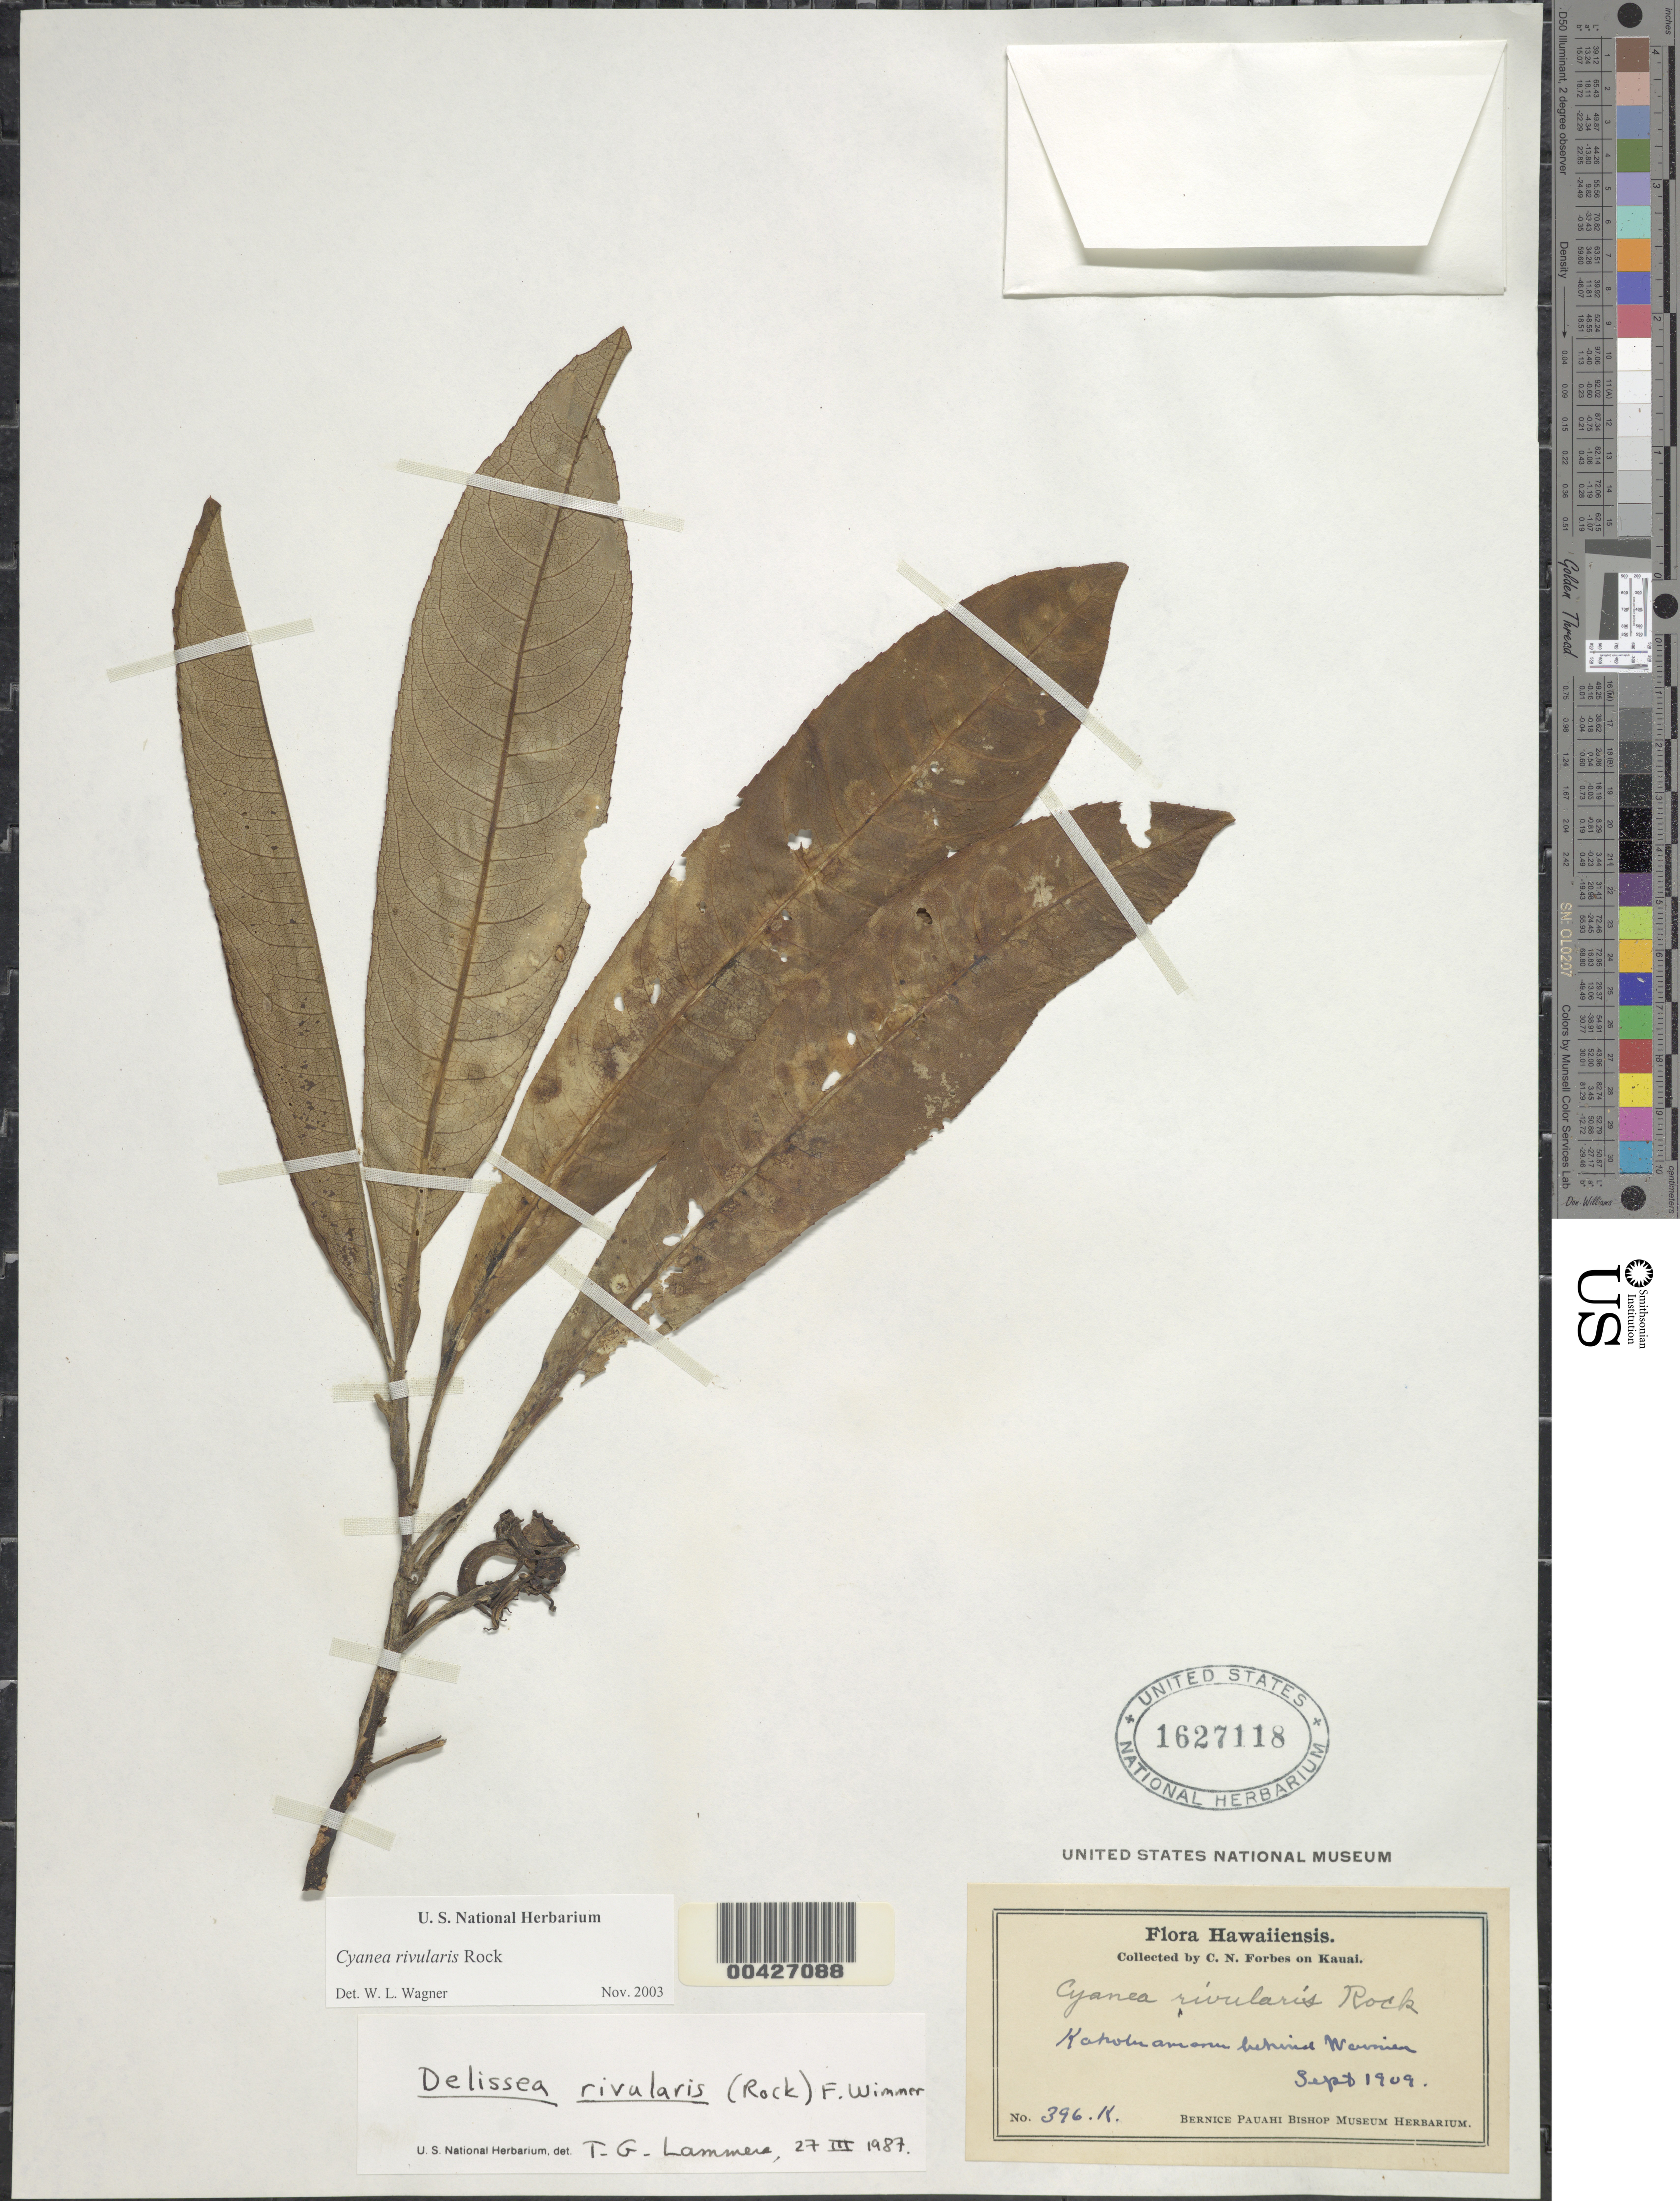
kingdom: Plantae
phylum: Tracheophyta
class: Magnoliopsida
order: Asterales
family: Campanulaceae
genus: Cyanea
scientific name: Cyanea rivularis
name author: Rock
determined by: Wagner, W. L., (BOT), Smithsonian Institution - National Museum of Natural History (UNITED STATES)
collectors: C. N. Forbes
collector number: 396.K.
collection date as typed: Sep 1909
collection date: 1909-09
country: United States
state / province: Hawaii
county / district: Kauai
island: Kaua'i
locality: Kaholuamanu, behind Waimea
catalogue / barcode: US 1627118